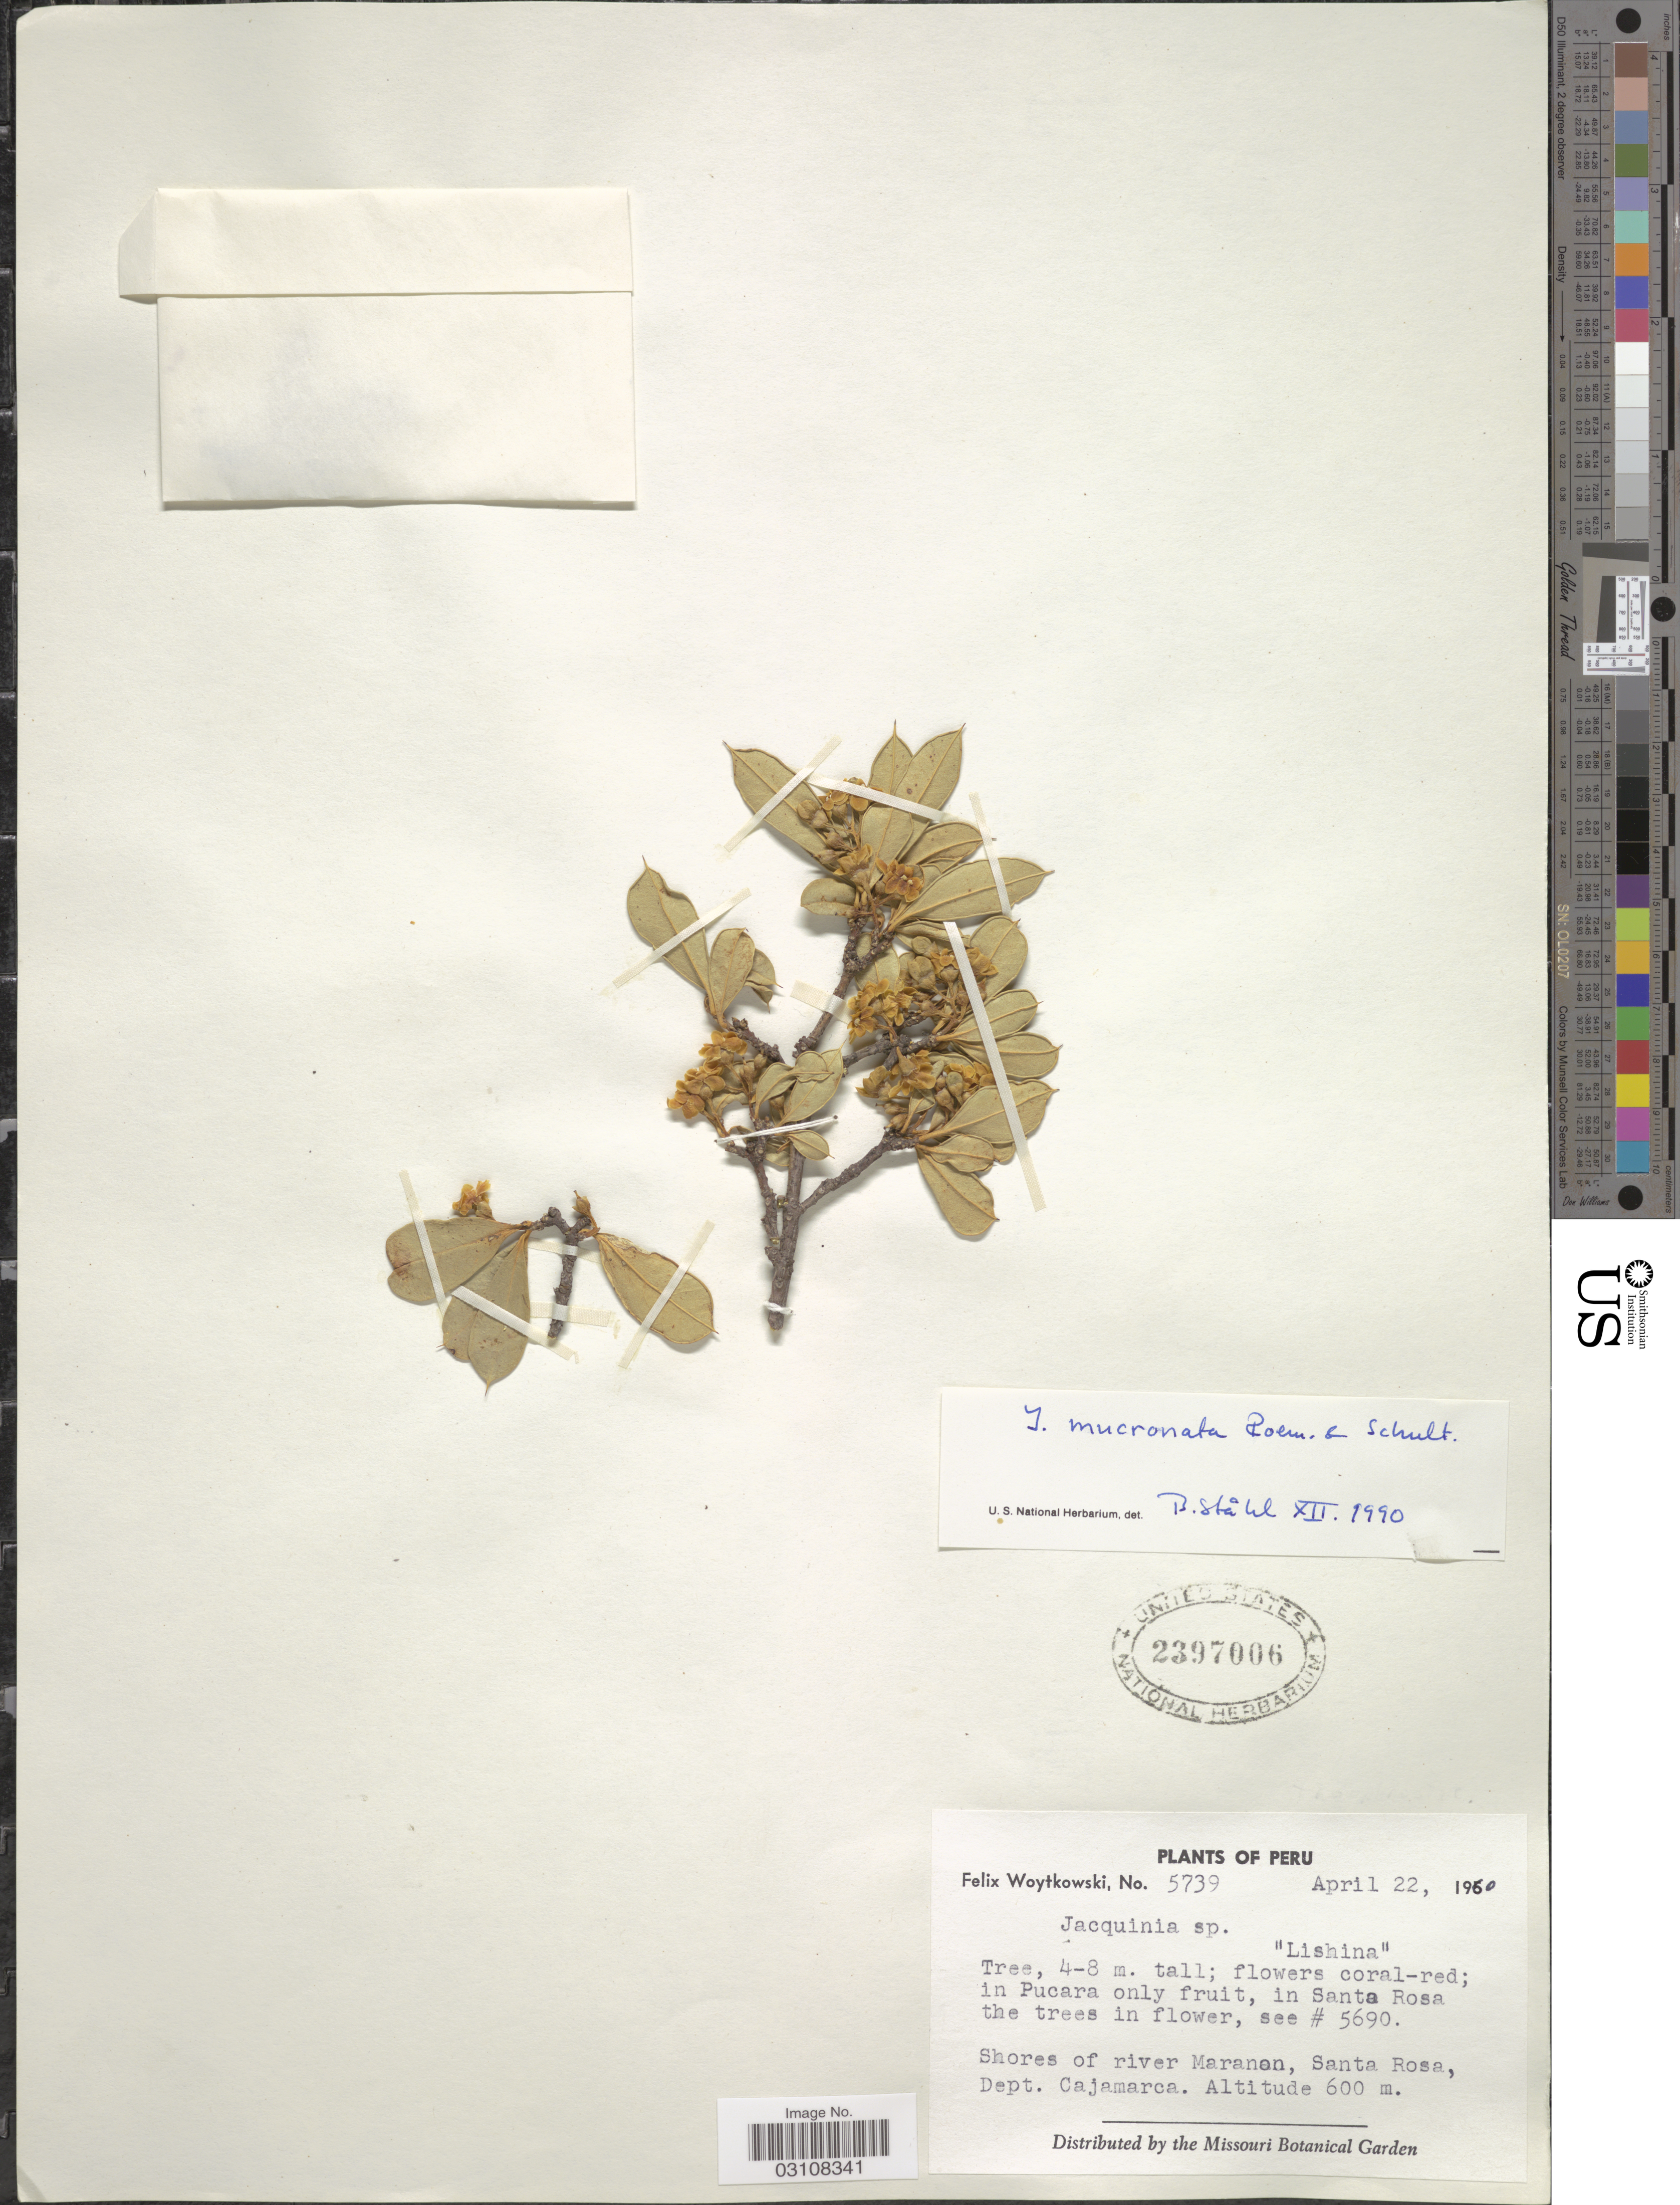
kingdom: Plantae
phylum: Tracheophyta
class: Magnoliopsida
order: Ericales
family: Primulaceae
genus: Bonellia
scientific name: Bonellia mucronata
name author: (Roem. & Schult.) B. Ståhl & Källersjö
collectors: F. Woytkowski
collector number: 5739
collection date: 1960-04-22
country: Peru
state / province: Cajamarca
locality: Shores of river Maranan, Santa Rosa, Dept. Cajamarca.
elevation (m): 600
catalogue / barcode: US 2397006